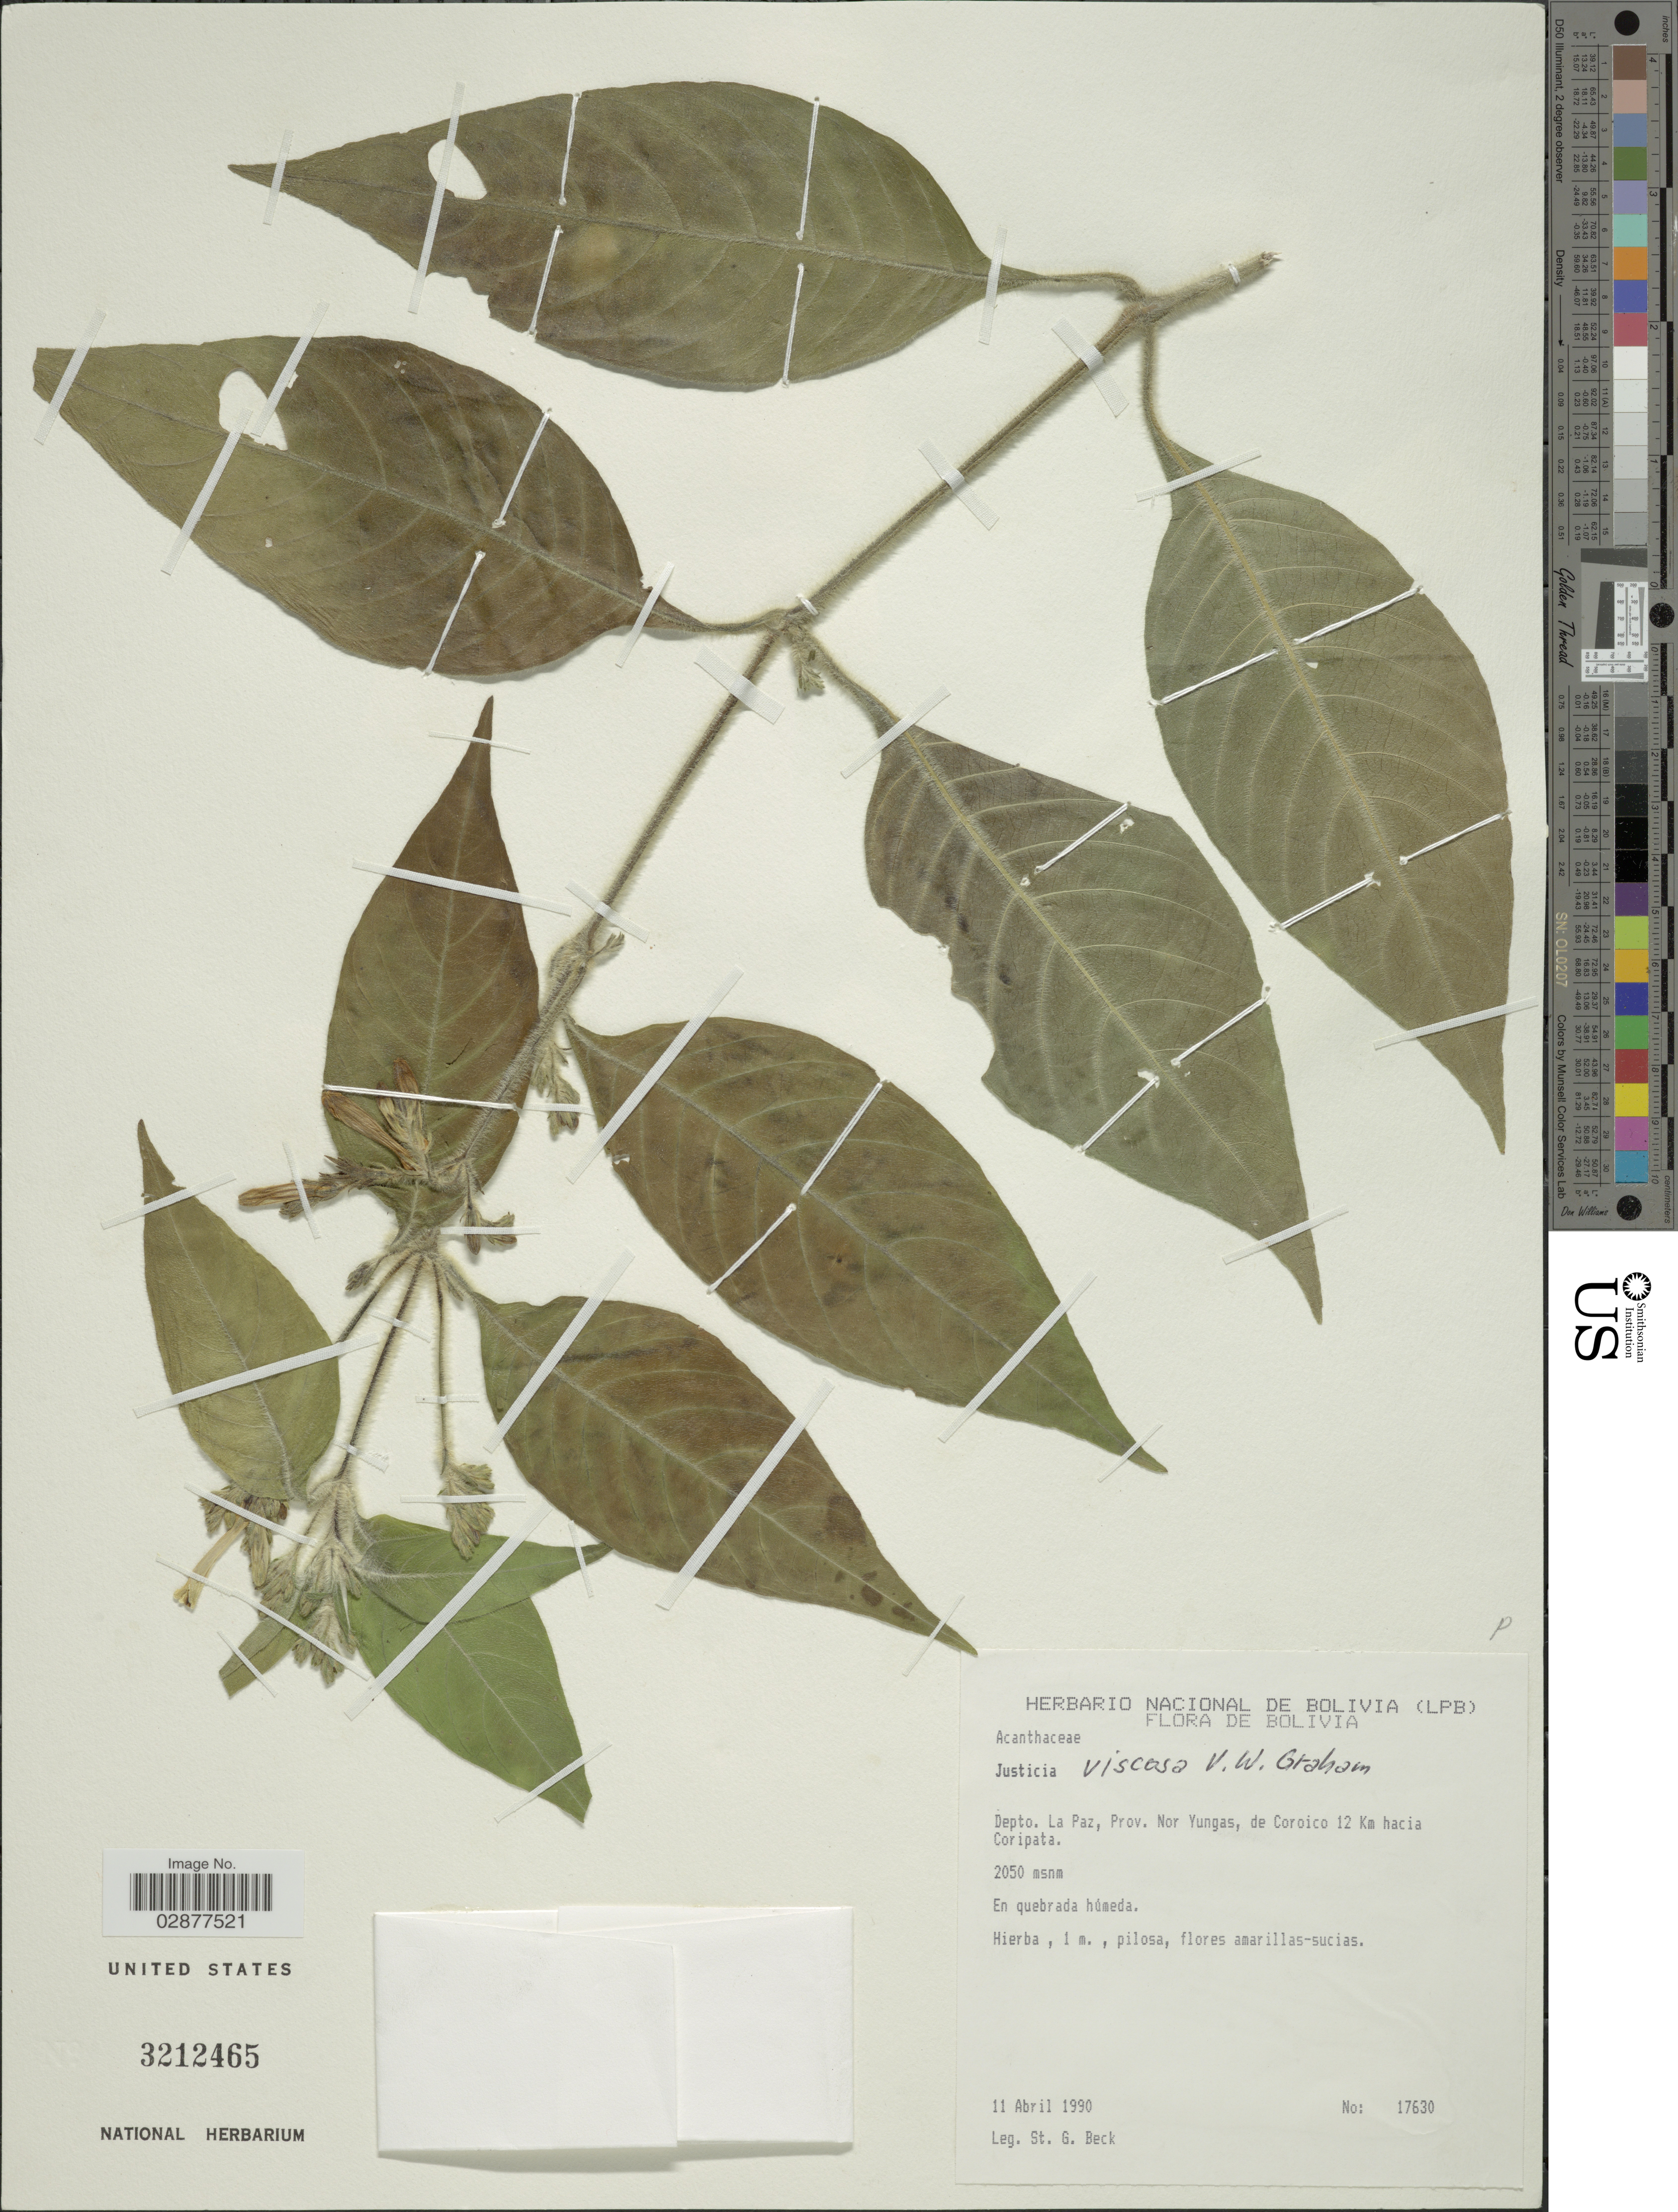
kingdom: Plantae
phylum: Tracheophyta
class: Magnoliopsida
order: Lamiales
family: Acanthaceae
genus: Justicia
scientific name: Justicia boliviensis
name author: (Bremek.) V.A.W. Graham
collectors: S. Beck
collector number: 17630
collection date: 1990-04-11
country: Bolivia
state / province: La Paz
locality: Depto. La Paz, Prov. Nor Yungas, de Coroico 12 Km hacia Coripata.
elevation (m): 2050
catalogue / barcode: US 3212465